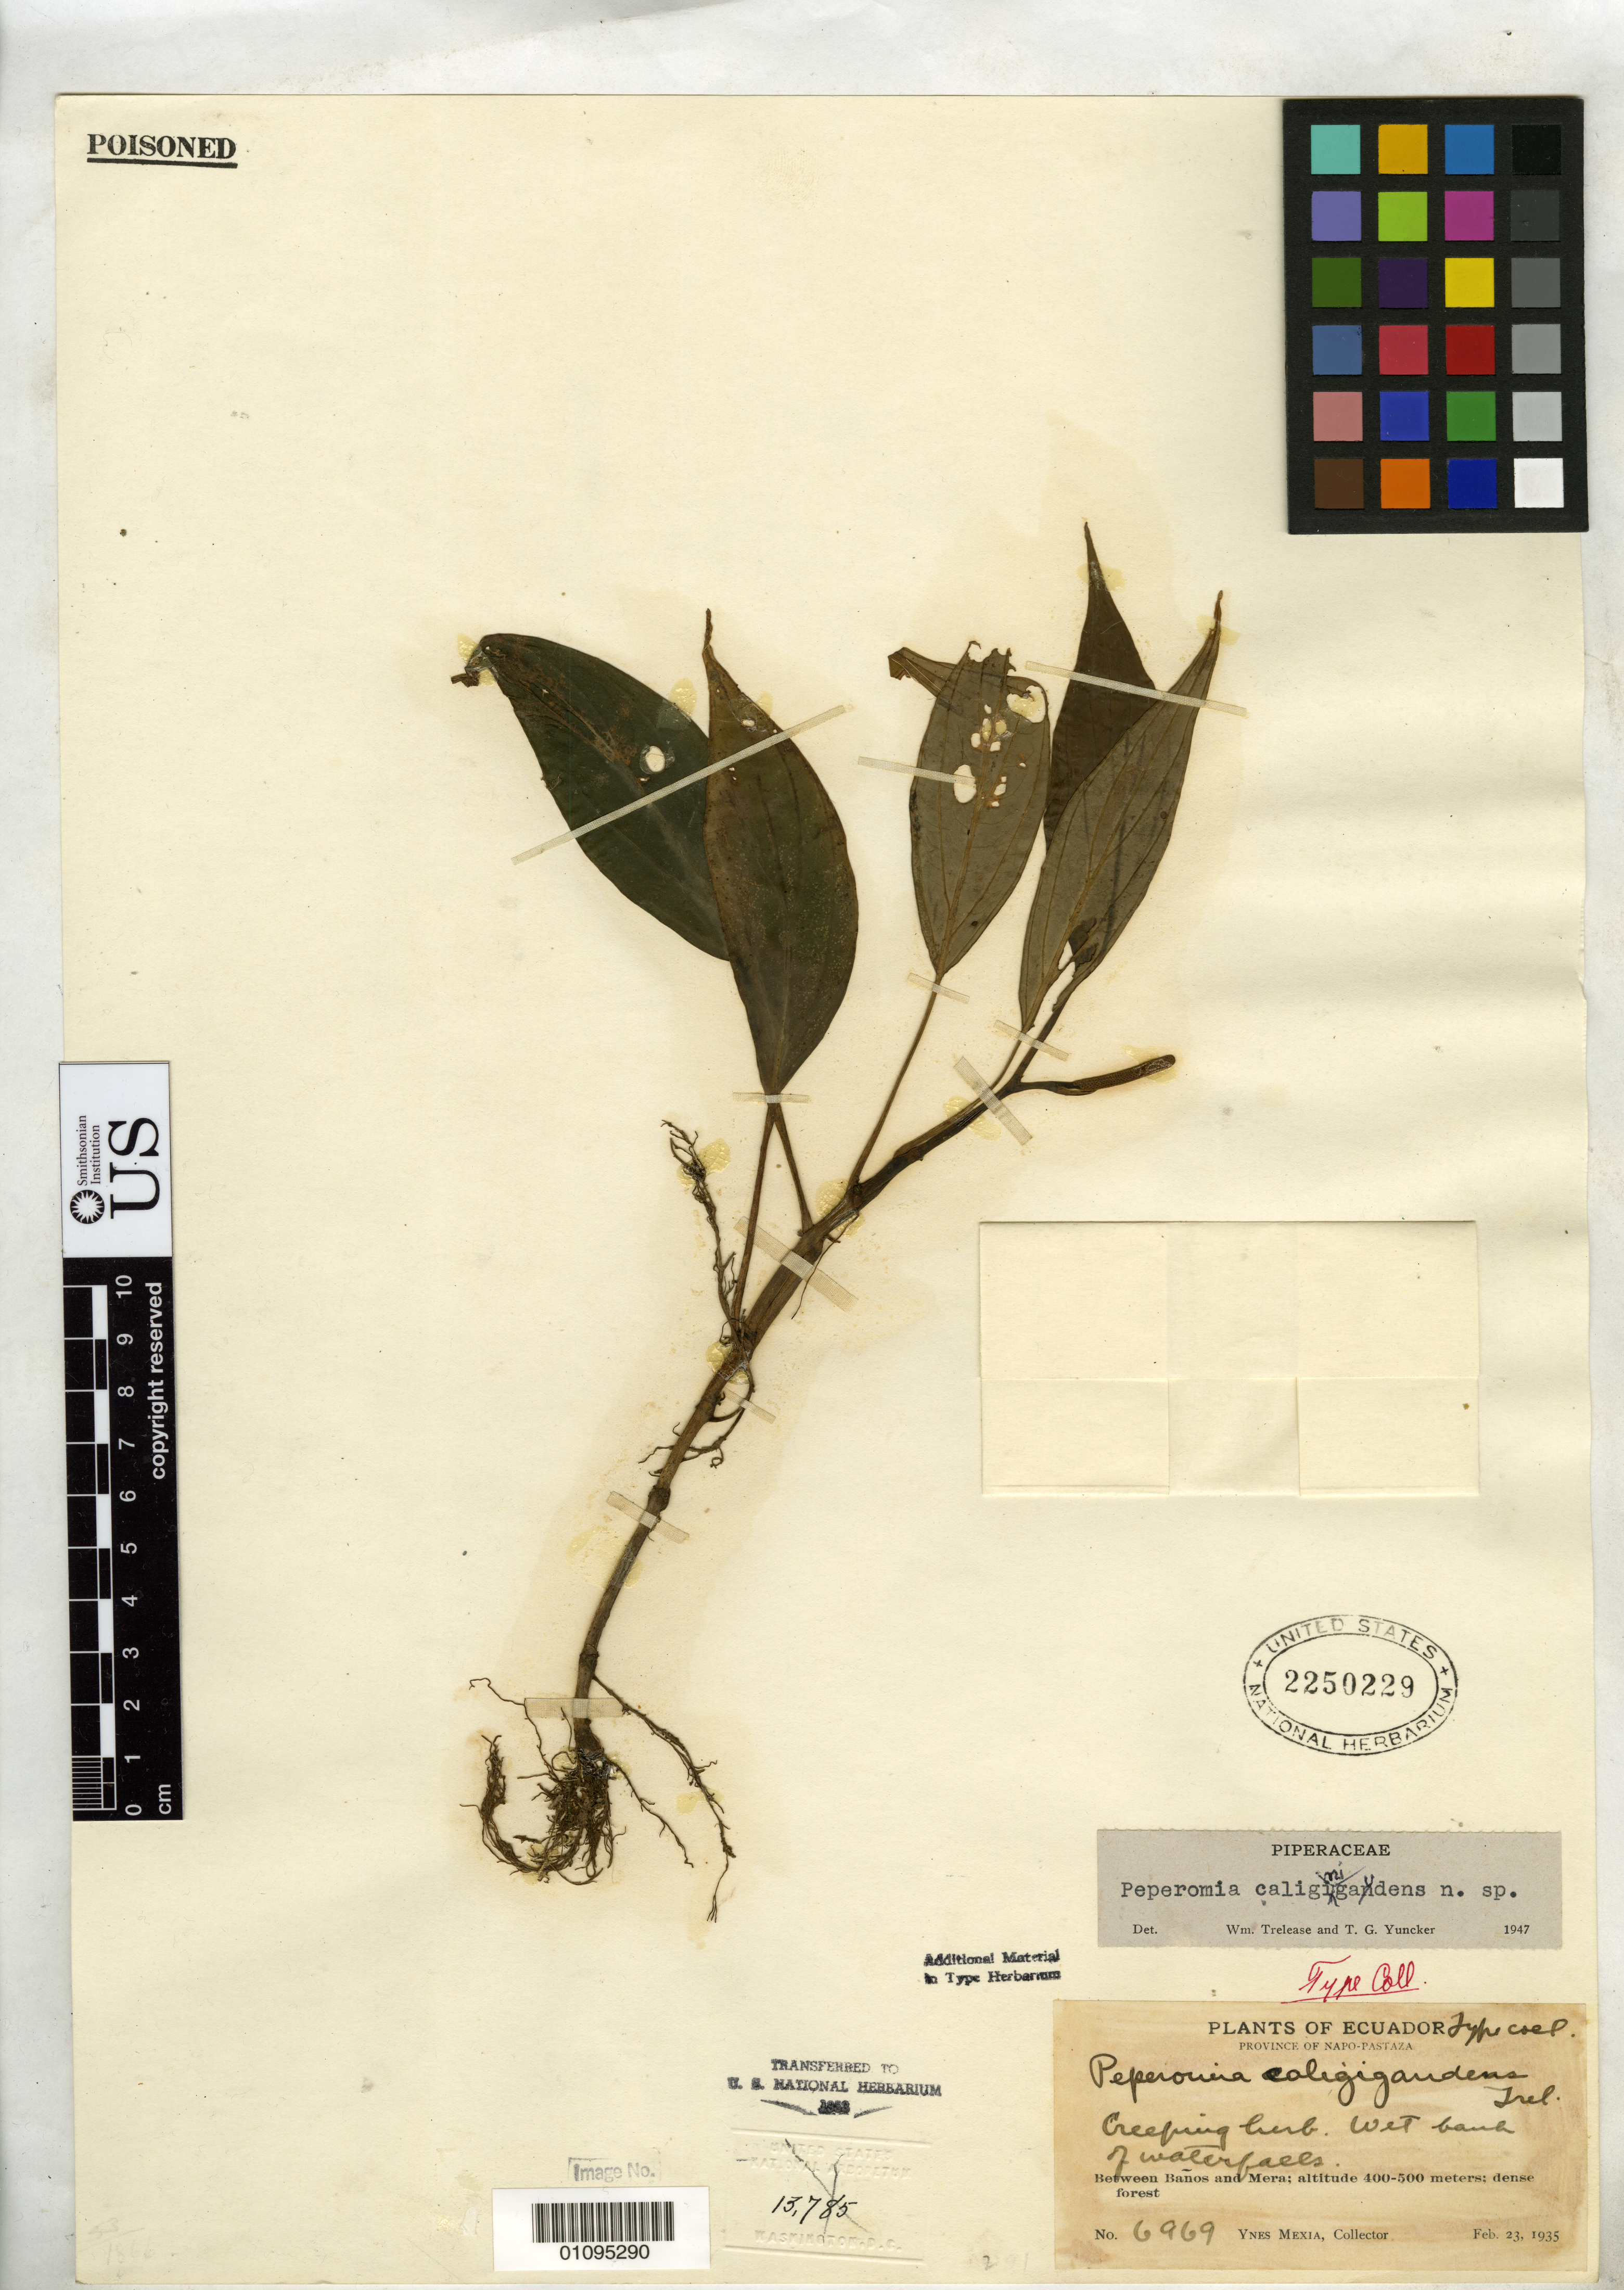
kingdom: Plantae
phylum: Tracheophyta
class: Magnoliopsida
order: Piperales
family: Piperaceae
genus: Peperomia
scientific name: Peperomia caliginigaudens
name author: Trel. & Yunck.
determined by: Trelease, William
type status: Isotype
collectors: Y. Mexia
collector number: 6969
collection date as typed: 23 Feb 1935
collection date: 1935-02-23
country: Ecuador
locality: Between Banos and Mera, province of Mapo-Pastaza.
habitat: Wet bank of waterfalls, dense forest.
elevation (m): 400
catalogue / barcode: US 2250229